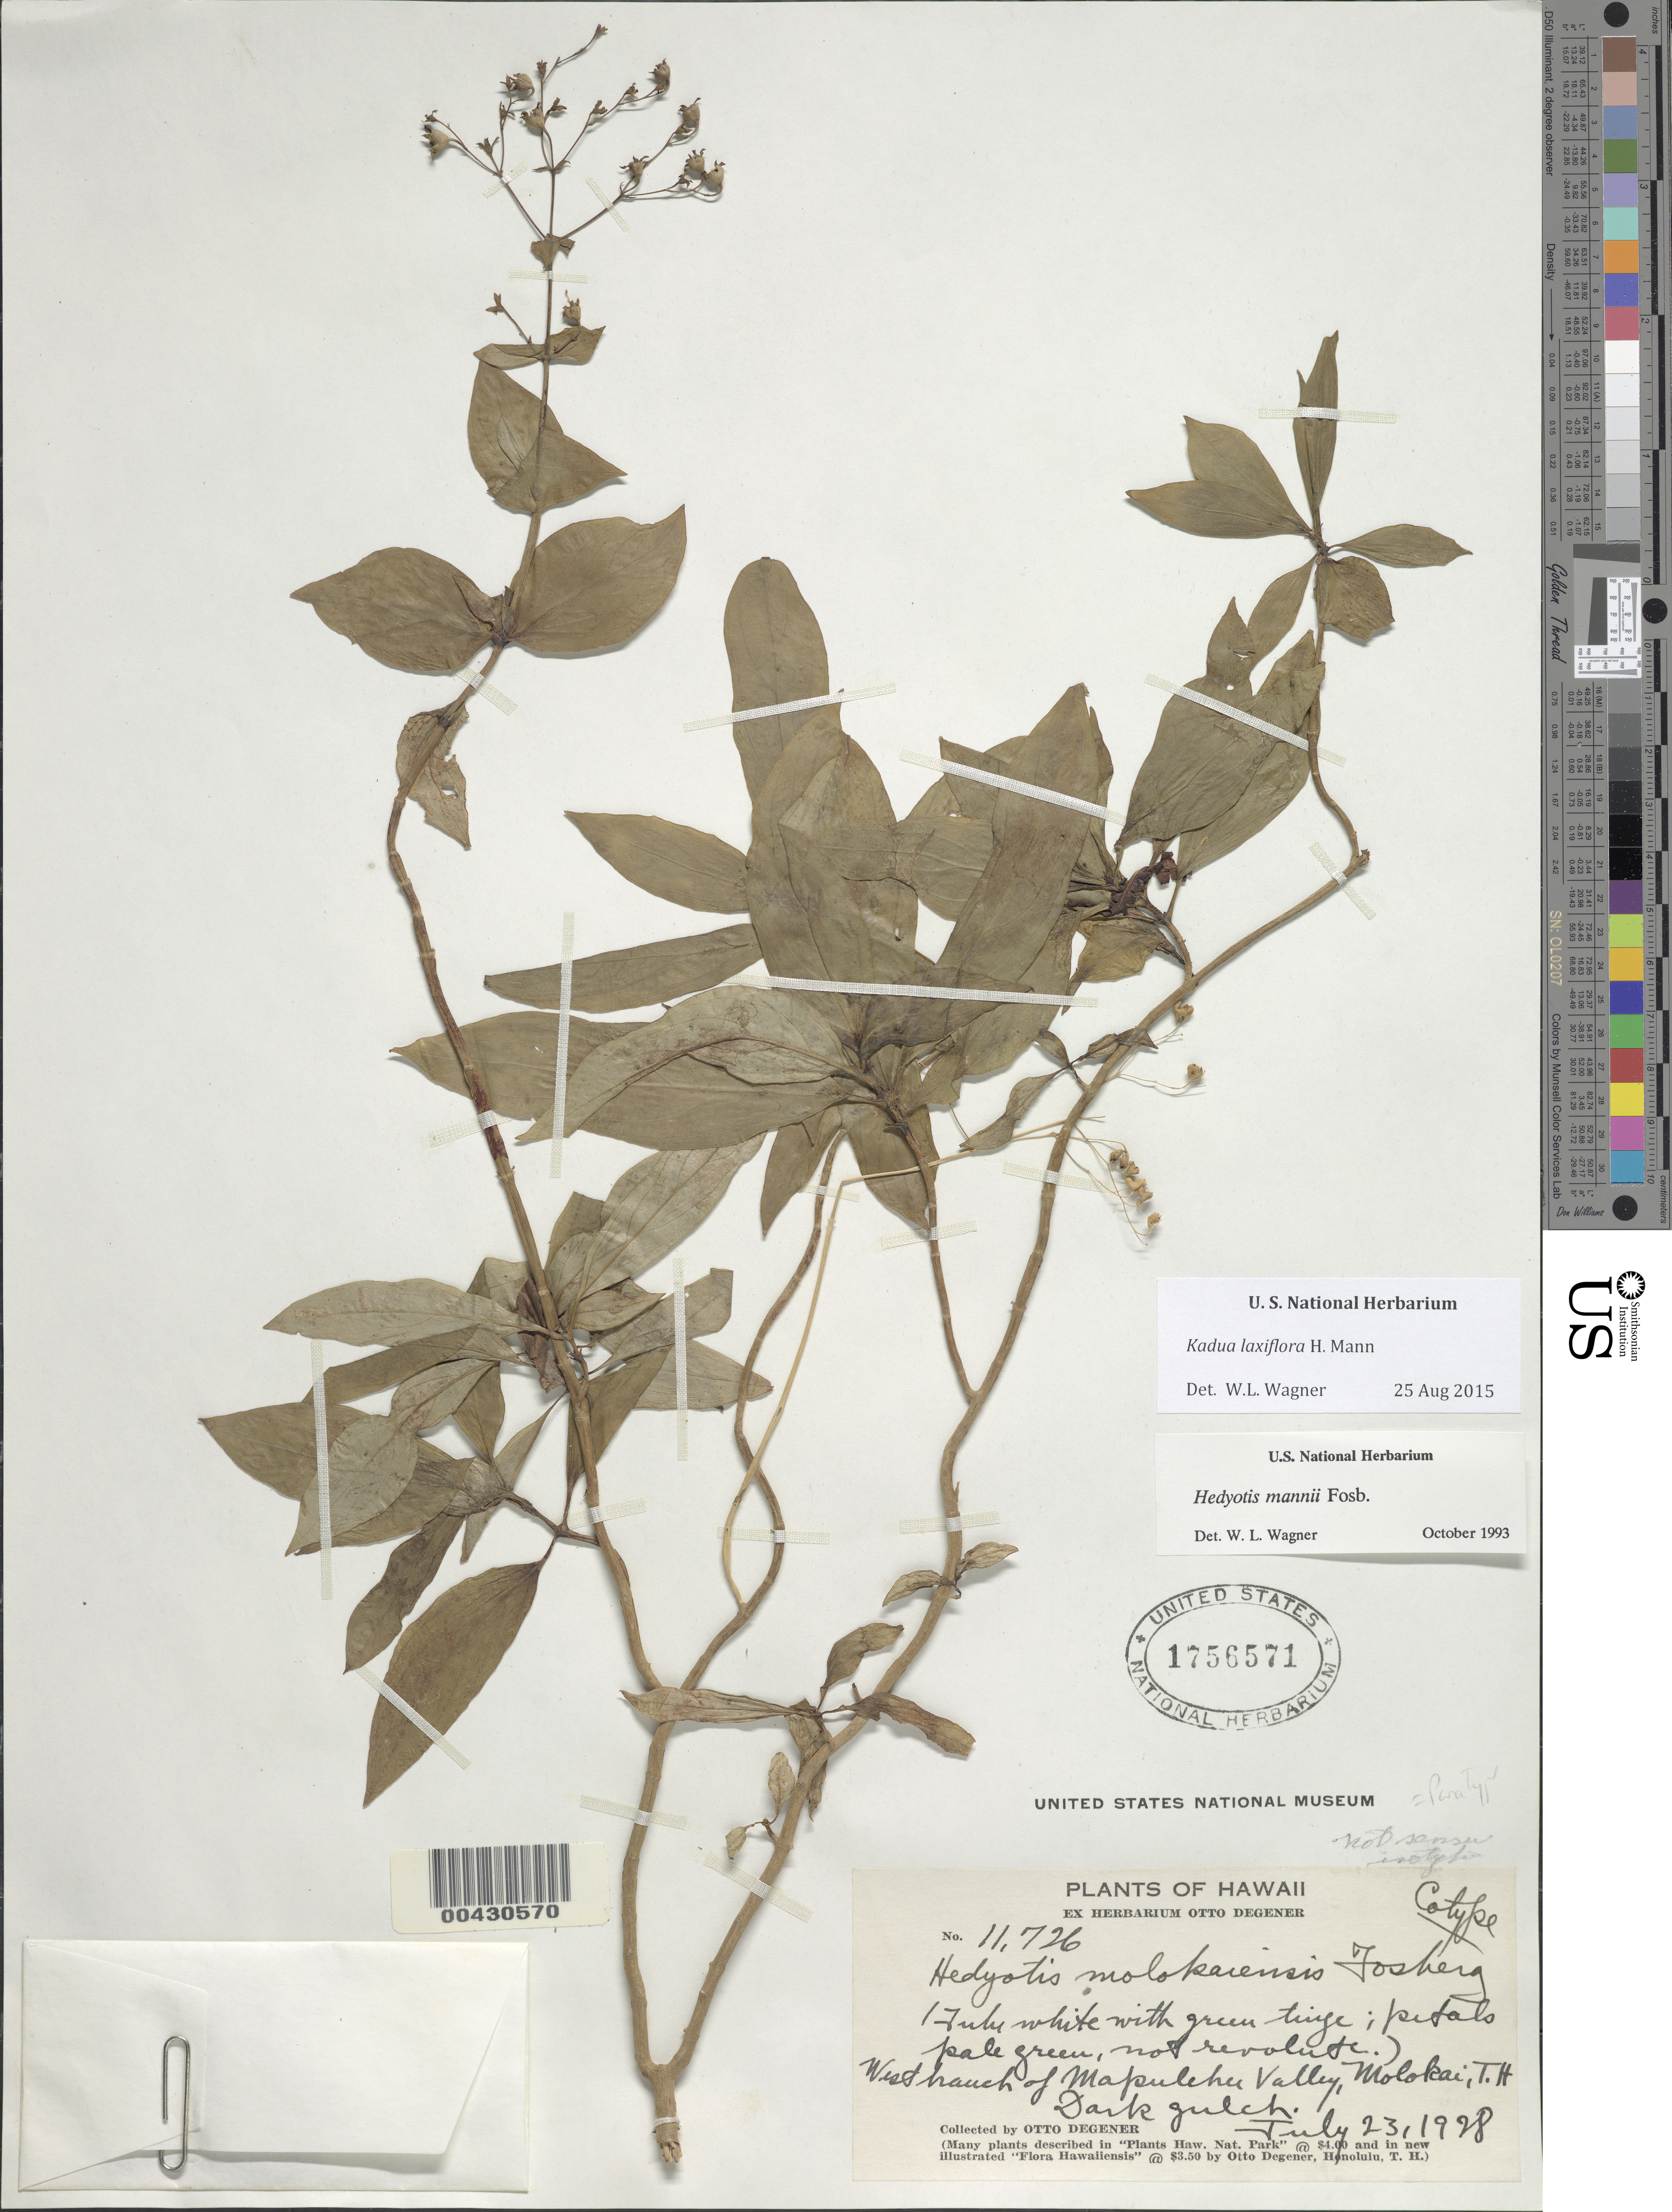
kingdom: Plantae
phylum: Tracheophyta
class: Magnoliopsida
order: Gentianales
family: Rubiaceae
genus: Kadua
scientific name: Kadua laxiflora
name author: H. Mann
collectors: O. Degener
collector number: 11726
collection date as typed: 23 Jul 1928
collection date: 1928-07-23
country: United States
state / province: Hawaii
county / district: Maui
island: Moloka'i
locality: West branch of Mapulehu Valley.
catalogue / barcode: US 1756571